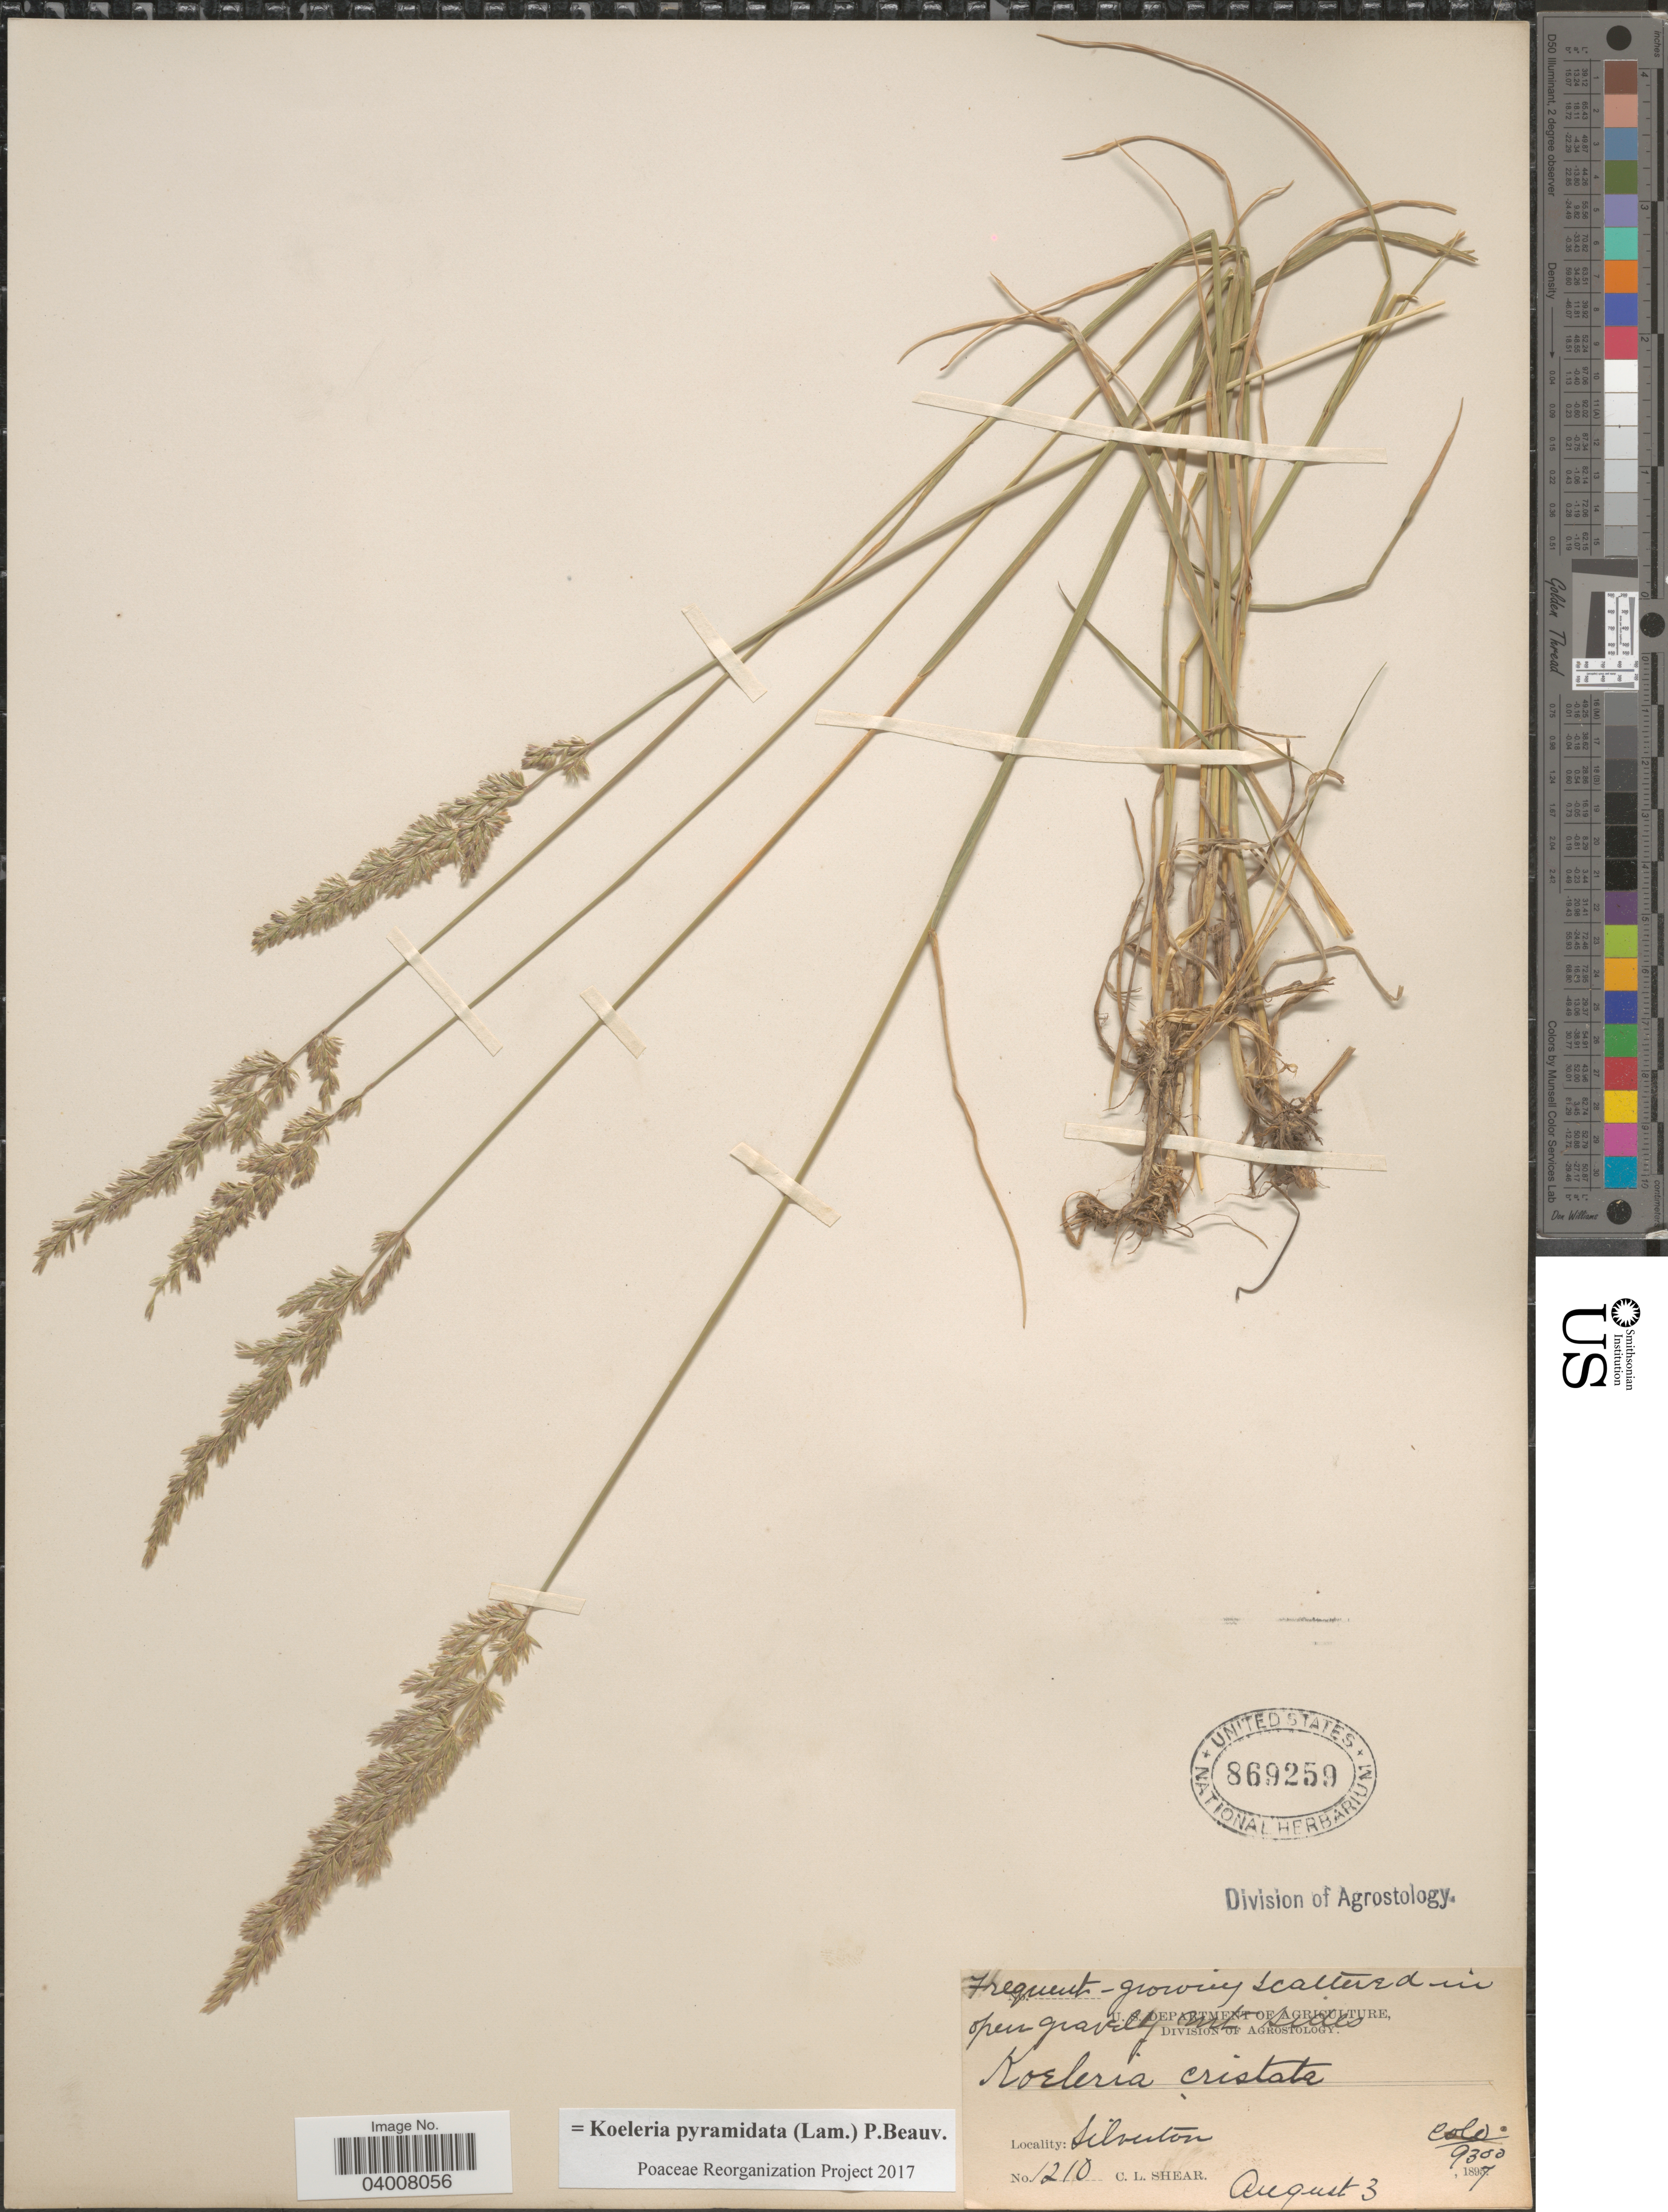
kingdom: Plantae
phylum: Tracheophyta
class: Liliopsida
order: Poales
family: Poaceae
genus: Koeleria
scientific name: Koeleria pyramidata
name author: (Lam.) P. Beauv.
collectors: C. L. Shear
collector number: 1210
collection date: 1897-08-03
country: United States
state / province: Colorado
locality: Open gravelly mt. sides. Silverton.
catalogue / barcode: US 869259